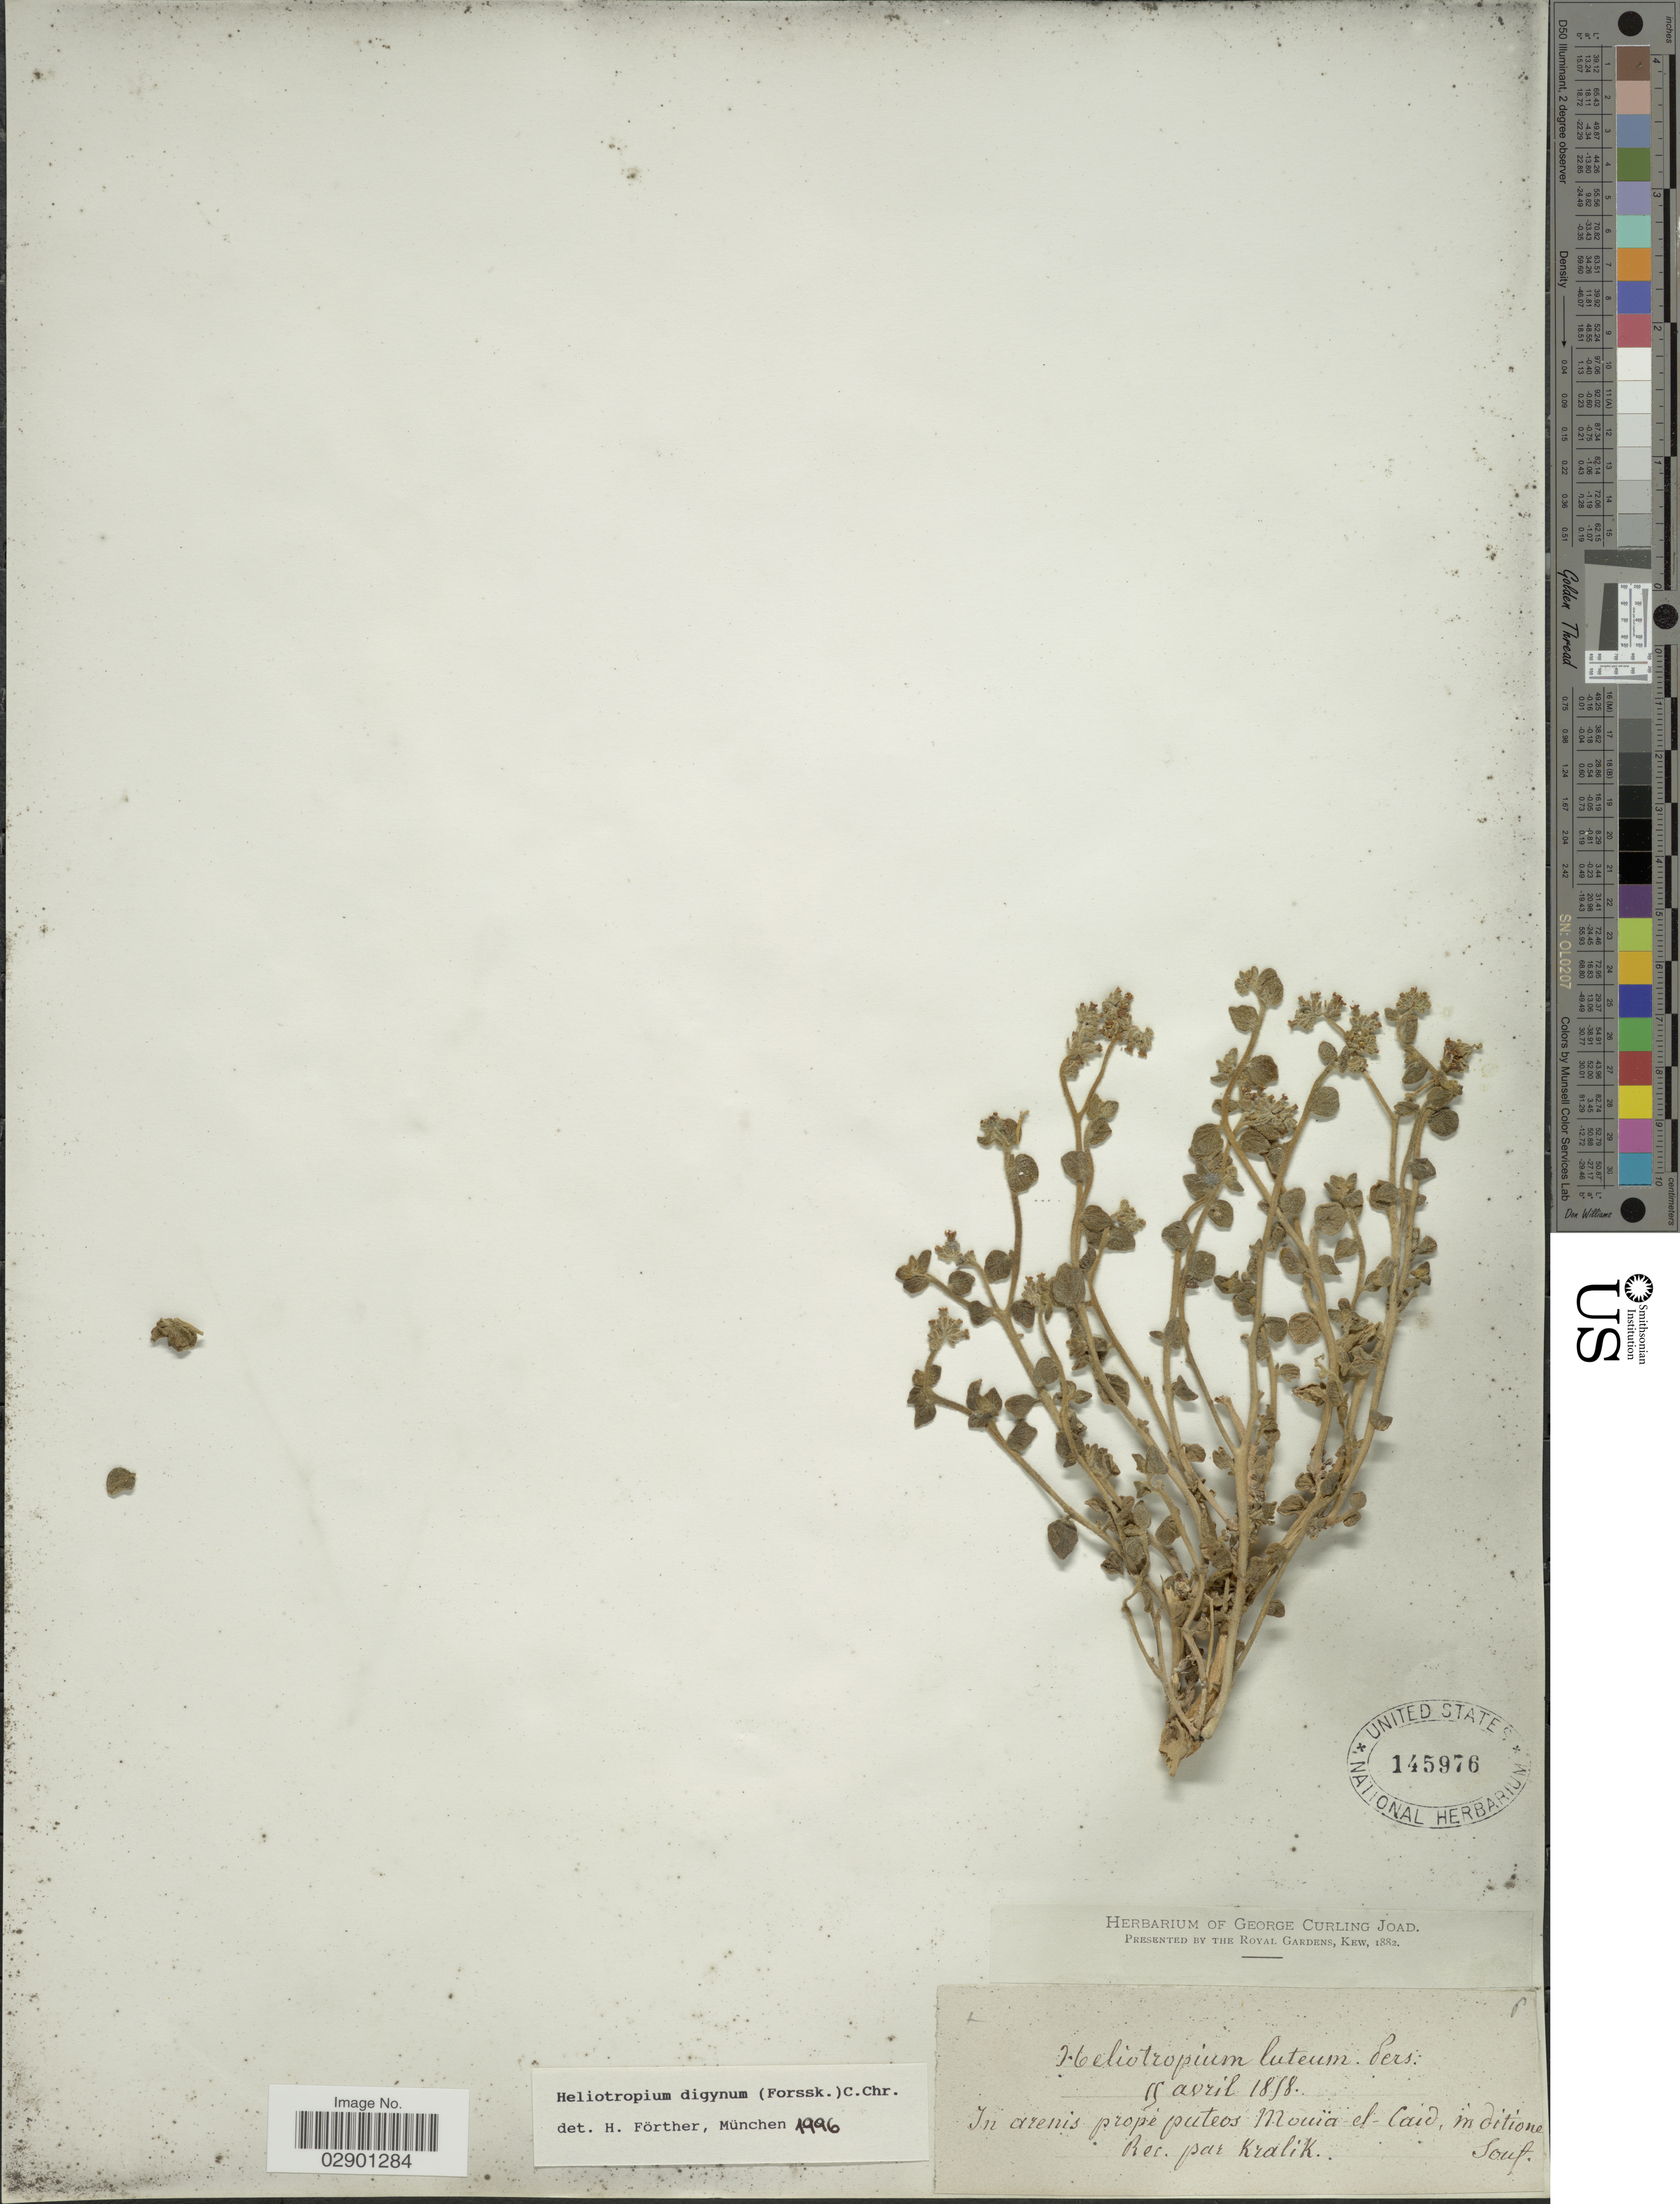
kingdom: Plantae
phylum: Tracheophyta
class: Magnoliopsida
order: Boraginales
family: Heliotropiaceae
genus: Heliotropium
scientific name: Heliotropium digynum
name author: (Forssk.) Asch. ex C. Chr.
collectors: Kralik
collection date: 1858-04-15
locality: In arenis prope puteos Mouïa el Caid, in ditione Souf. [interpreted]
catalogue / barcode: US 145976